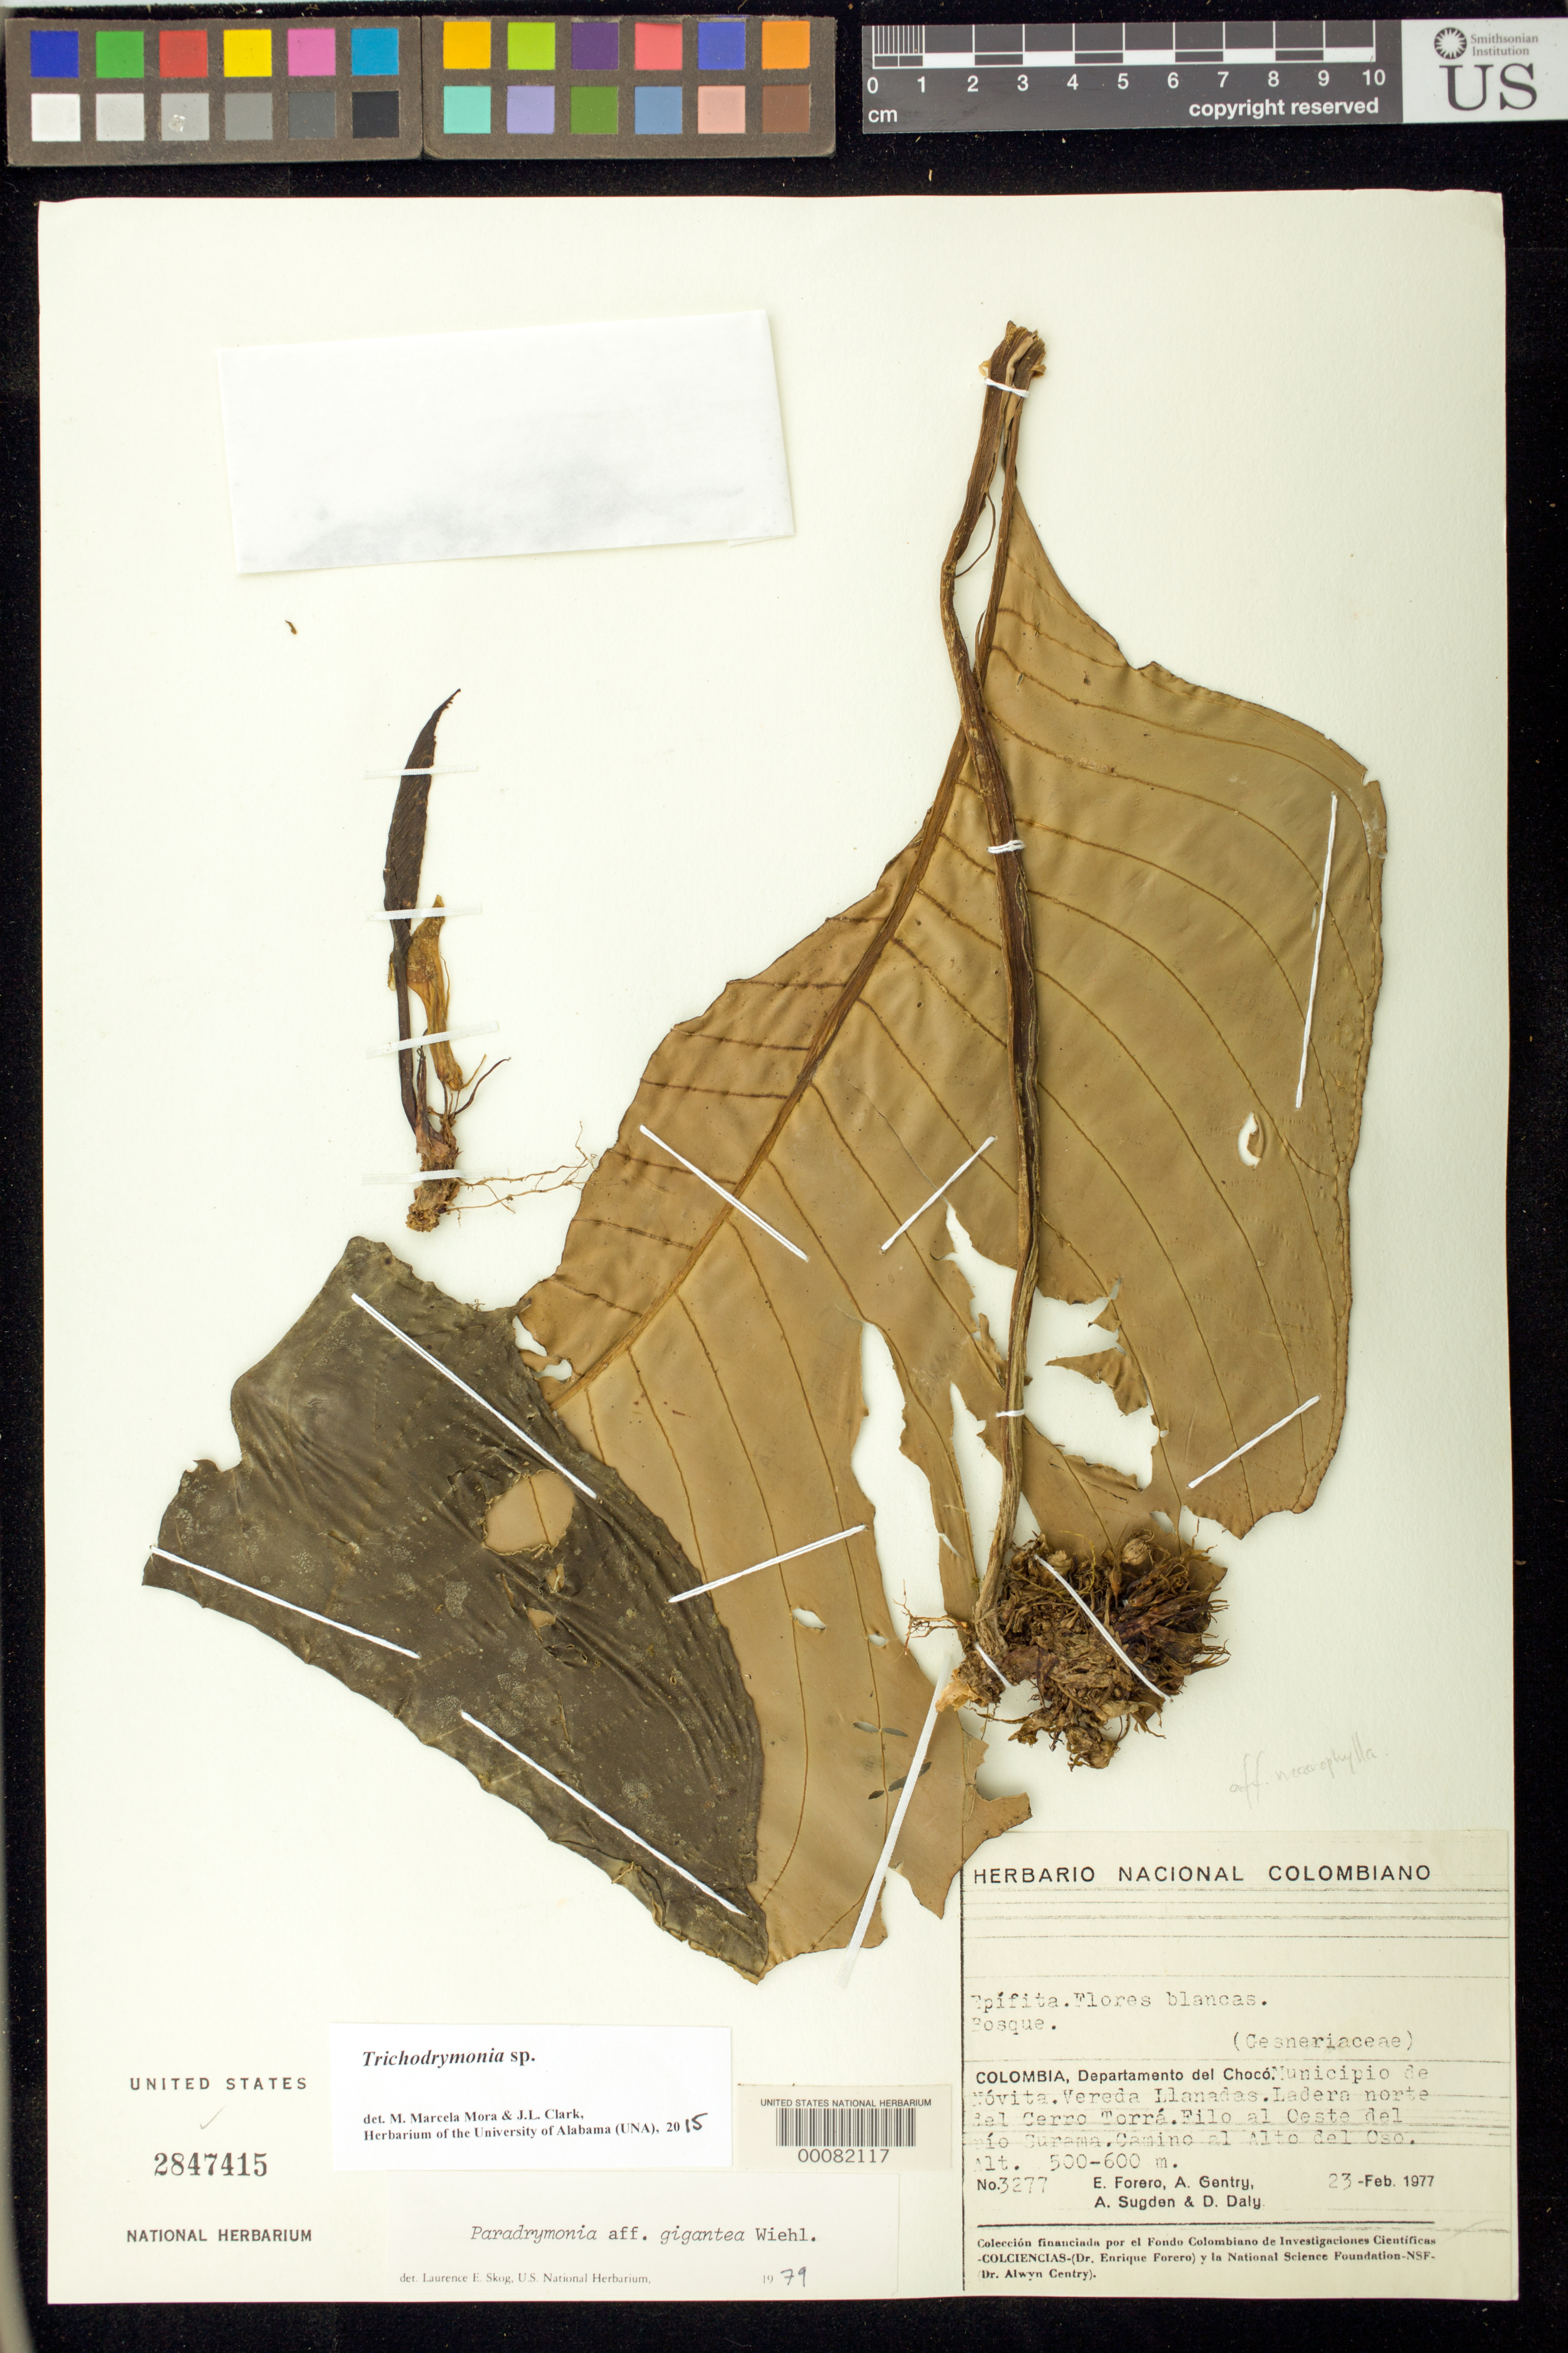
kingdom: Plantae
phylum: Tracheophyta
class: Magnoliopsida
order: Lamiales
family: Gesneriaceae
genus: Trichodrymonia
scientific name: Trichodrymonia sp.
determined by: Mora, M. M.; Clark, J. L.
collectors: E. Forero, A. H. Gentry, A. Sugden & D. C. Daly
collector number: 3277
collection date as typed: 23 Feb 1977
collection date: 1977-02-23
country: Colombia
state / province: Chocó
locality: Municipality of Novita, vereda Llanadas, northern side of Cerro Torra, west bank of Rio Surama, road to Alto del Oso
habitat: Forest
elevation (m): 500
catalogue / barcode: US 2847415